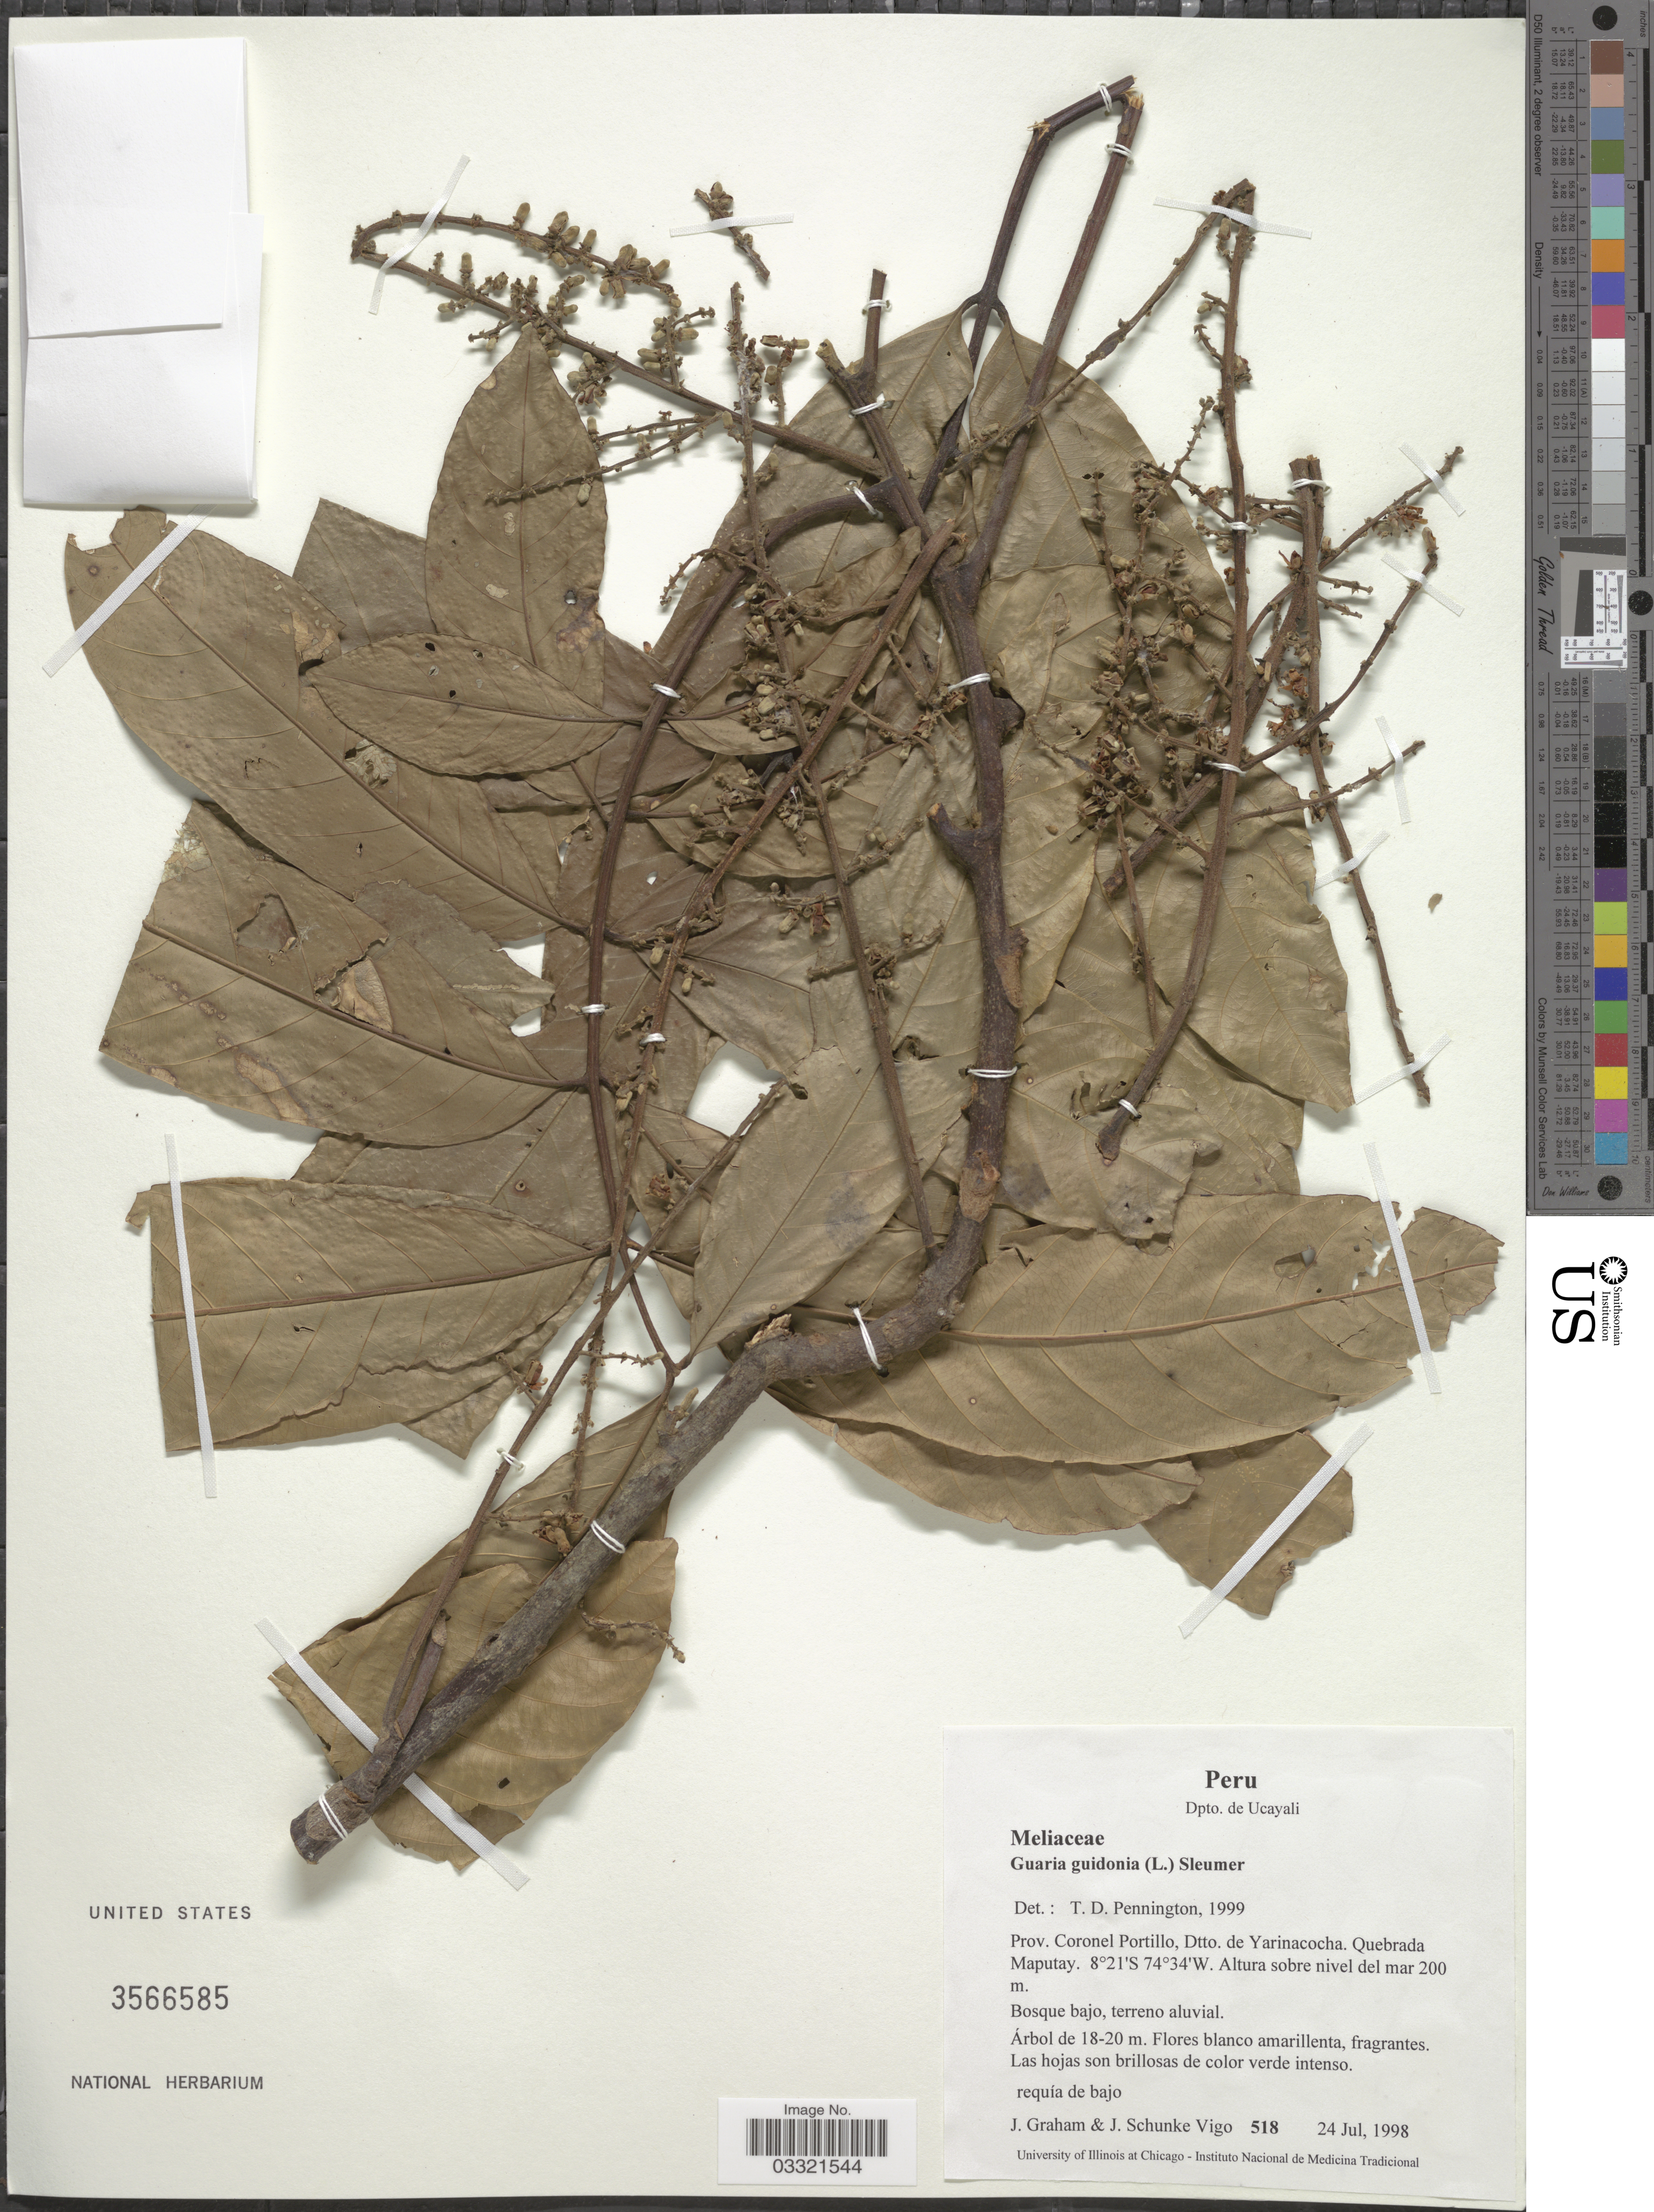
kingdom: Plantae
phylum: Tracheophyta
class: Magnoliopsida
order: Sapindales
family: Meliaceae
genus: Guarea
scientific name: Guarea guidonia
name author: (L.) Sleumer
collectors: J. Graham & J. Schunke Vigo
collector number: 518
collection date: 1998-07-24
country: Peru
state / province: Ucayali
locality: Dpto. de Ucayali. Prov. Coronel Portillo, Dtto. de Yarinacocha. Quebrada Maputay.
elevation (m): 200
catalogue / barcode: US 3566585